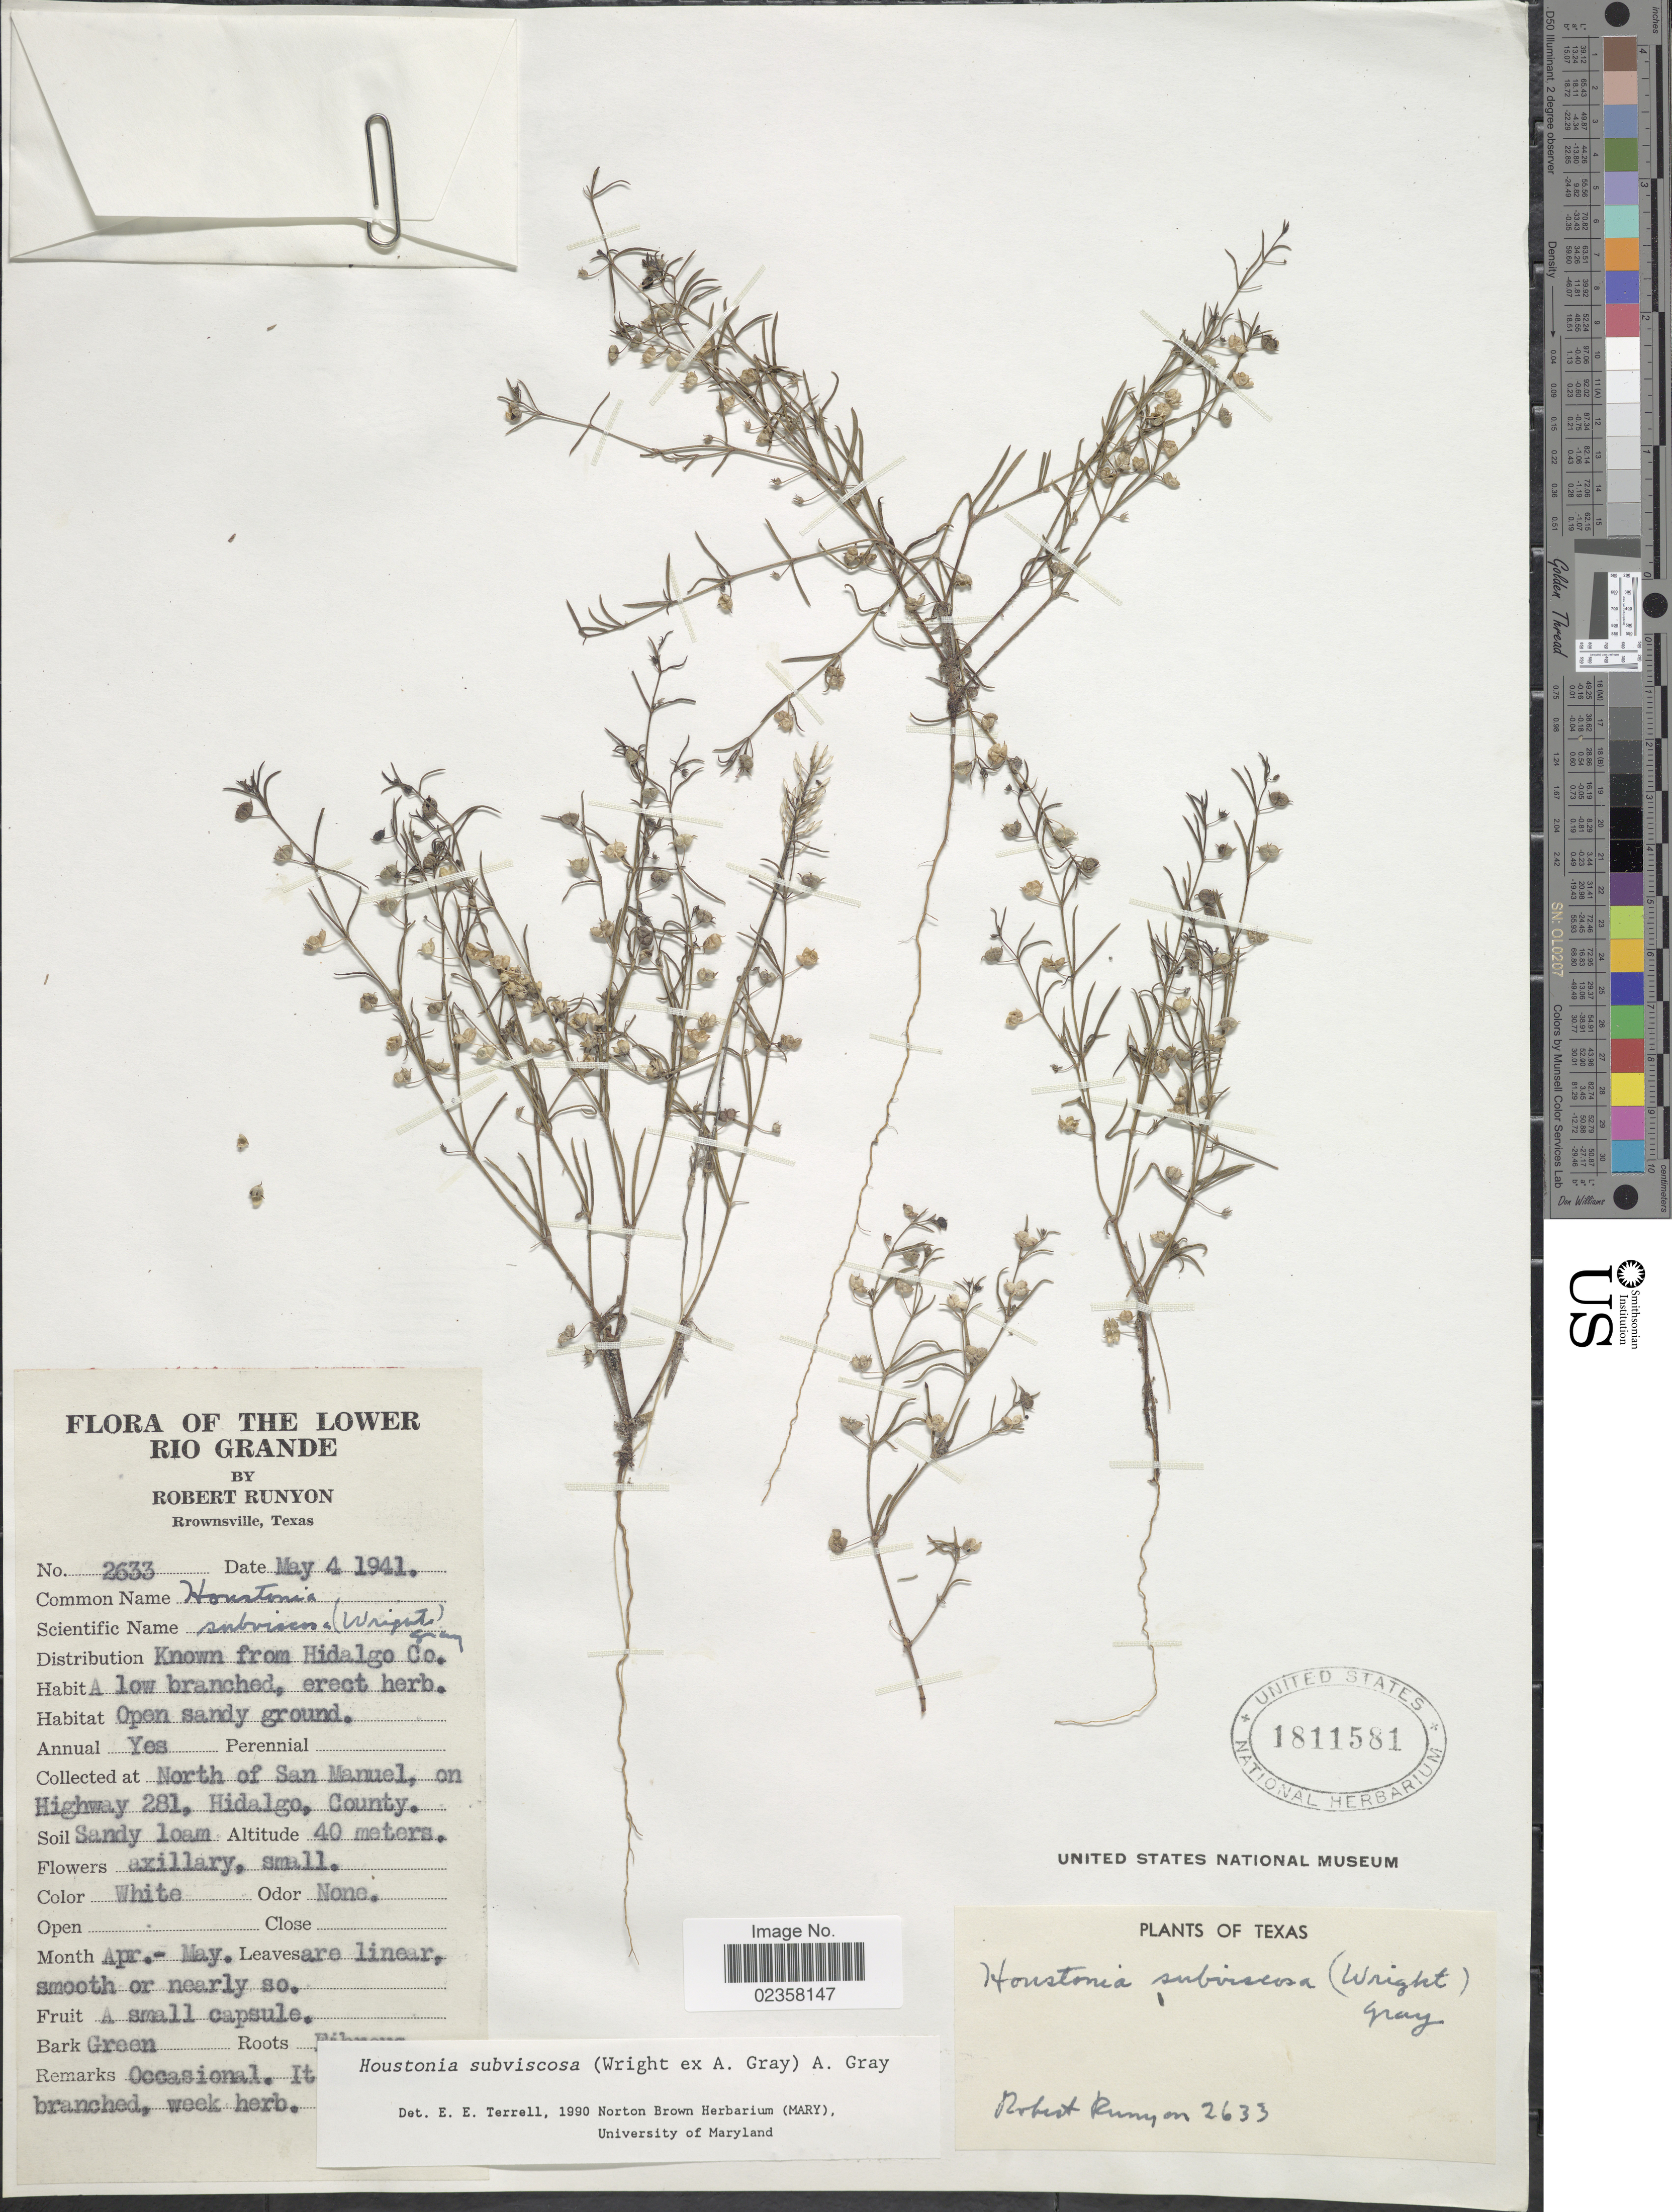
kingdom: Plantae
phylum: Tracheophyta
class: Magnoliopsida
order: Gentianales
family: Rubiaceae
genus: Houstonia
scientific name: Houstonia subviscosa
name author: (Wright ex A. Gray) A. Gray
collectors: R. Runyon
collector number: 2633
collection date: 1946-05-04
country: United States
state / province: Texas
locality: North of San Manuel, on Highway 281, Hidalgo County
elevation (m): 40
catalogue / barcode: US 1811591